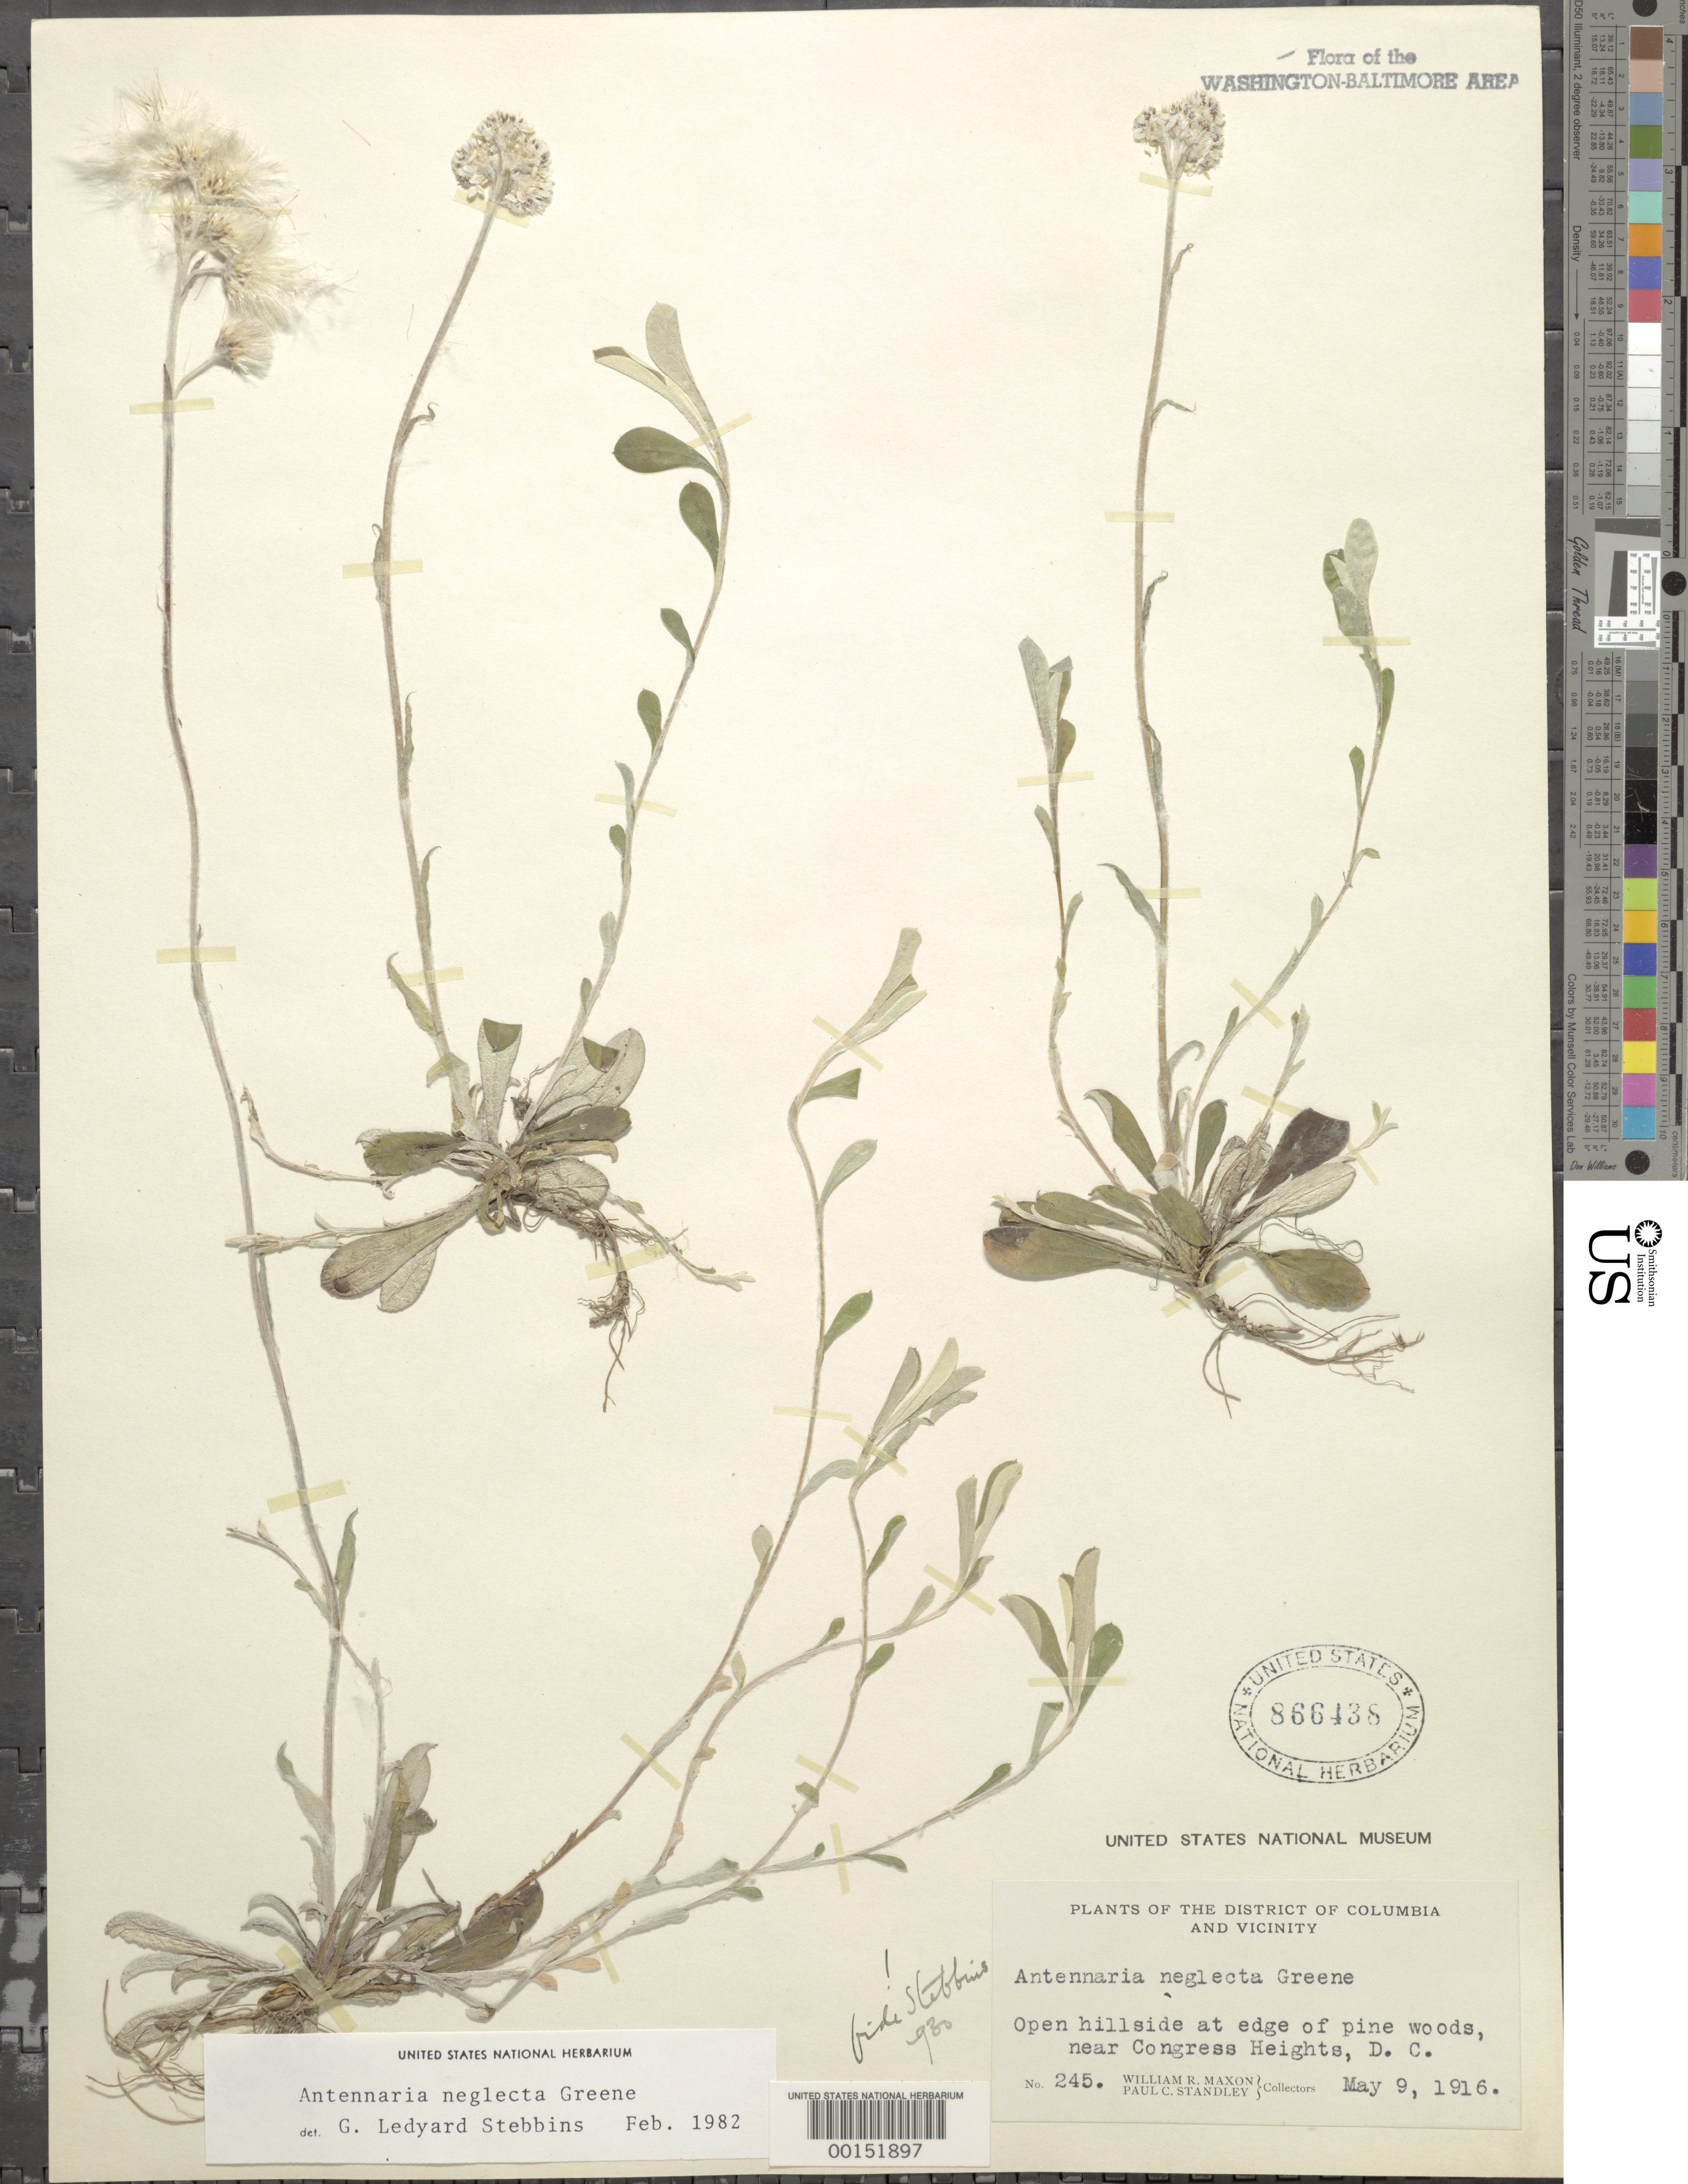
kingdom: Plantae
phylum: Tracheophyta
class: Magnoliopsida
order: Asterales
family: Asteraceae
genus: Antennaria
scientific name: Antennaria neglecta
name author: Greene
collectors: W. R. Maxon & P. C. Standley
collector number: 245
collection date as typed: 09 May 1916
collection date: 1916-05-09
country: United States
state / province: District of Columbia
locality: Congress Heights vicinity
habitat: Open hillside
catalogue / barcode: US 866438